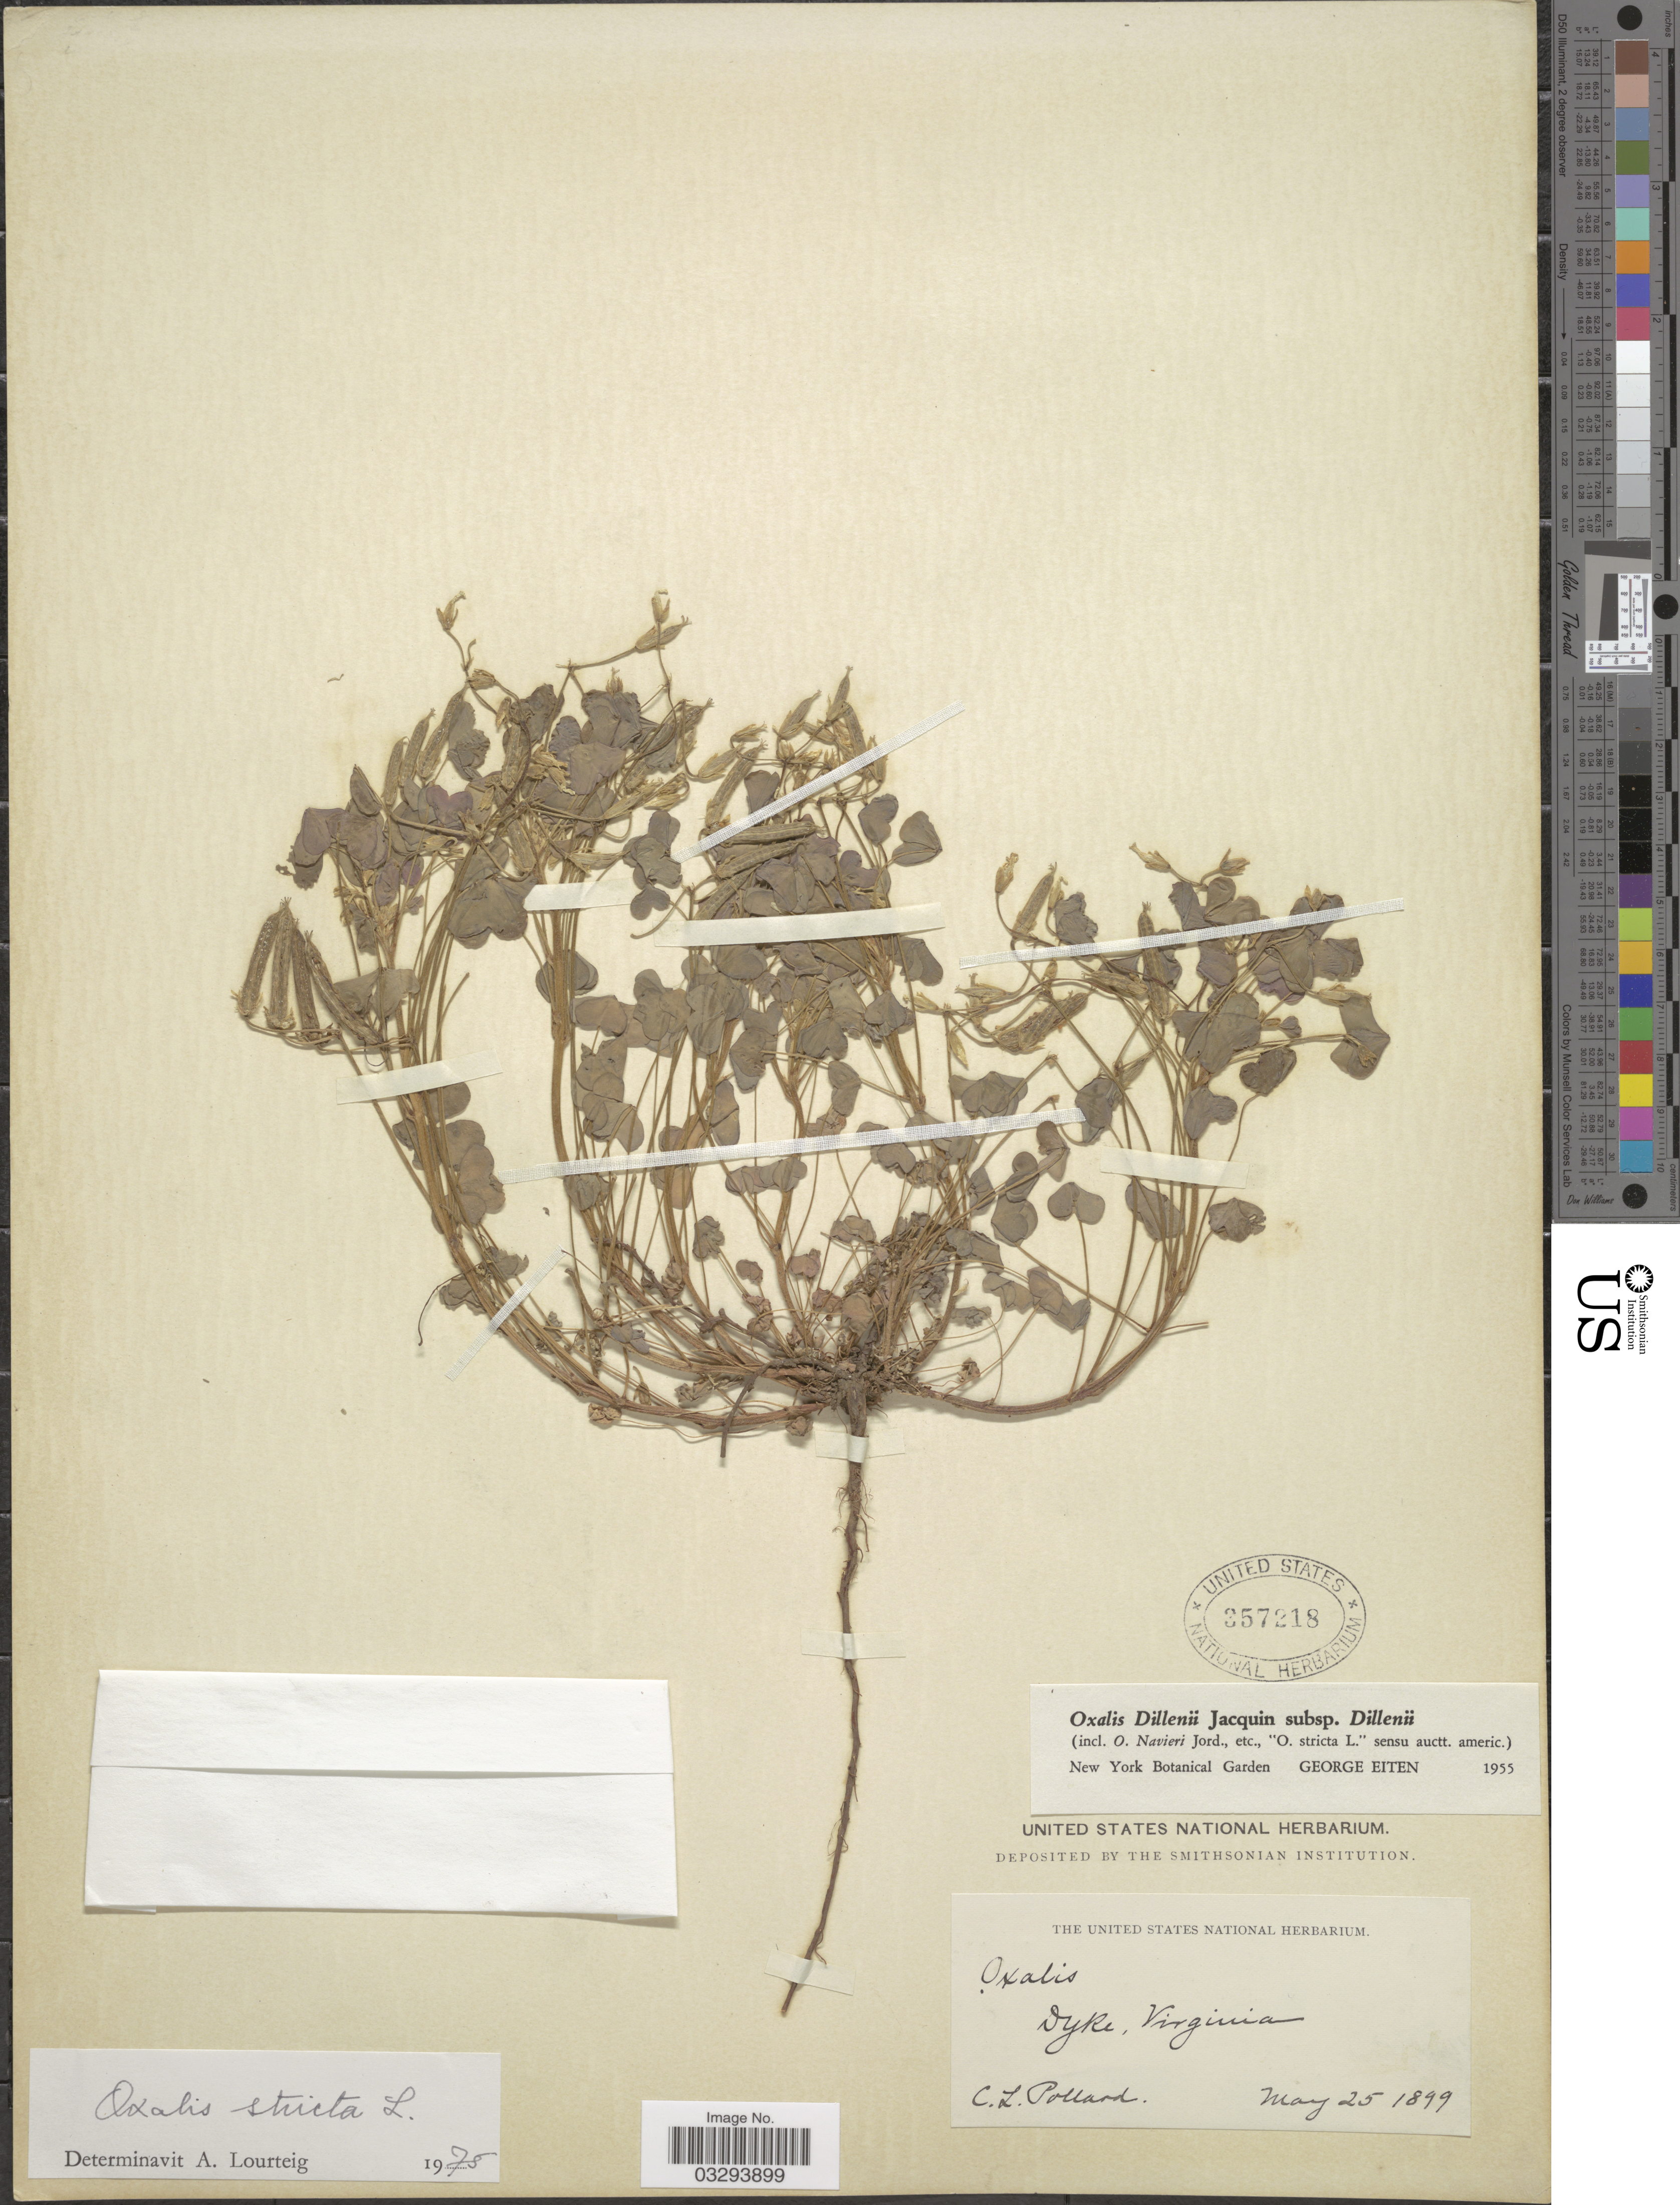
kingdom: Plantae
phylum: Tracheophyta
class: Magnoliopsida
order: Oxalidales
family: Oxalidaceae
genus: Oxalis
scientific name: Oxalis stricta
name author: L.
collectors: C. L. Pollard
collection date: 1899-05-25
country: United States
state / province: Virginia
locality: Dyke.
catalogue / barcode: US 357218